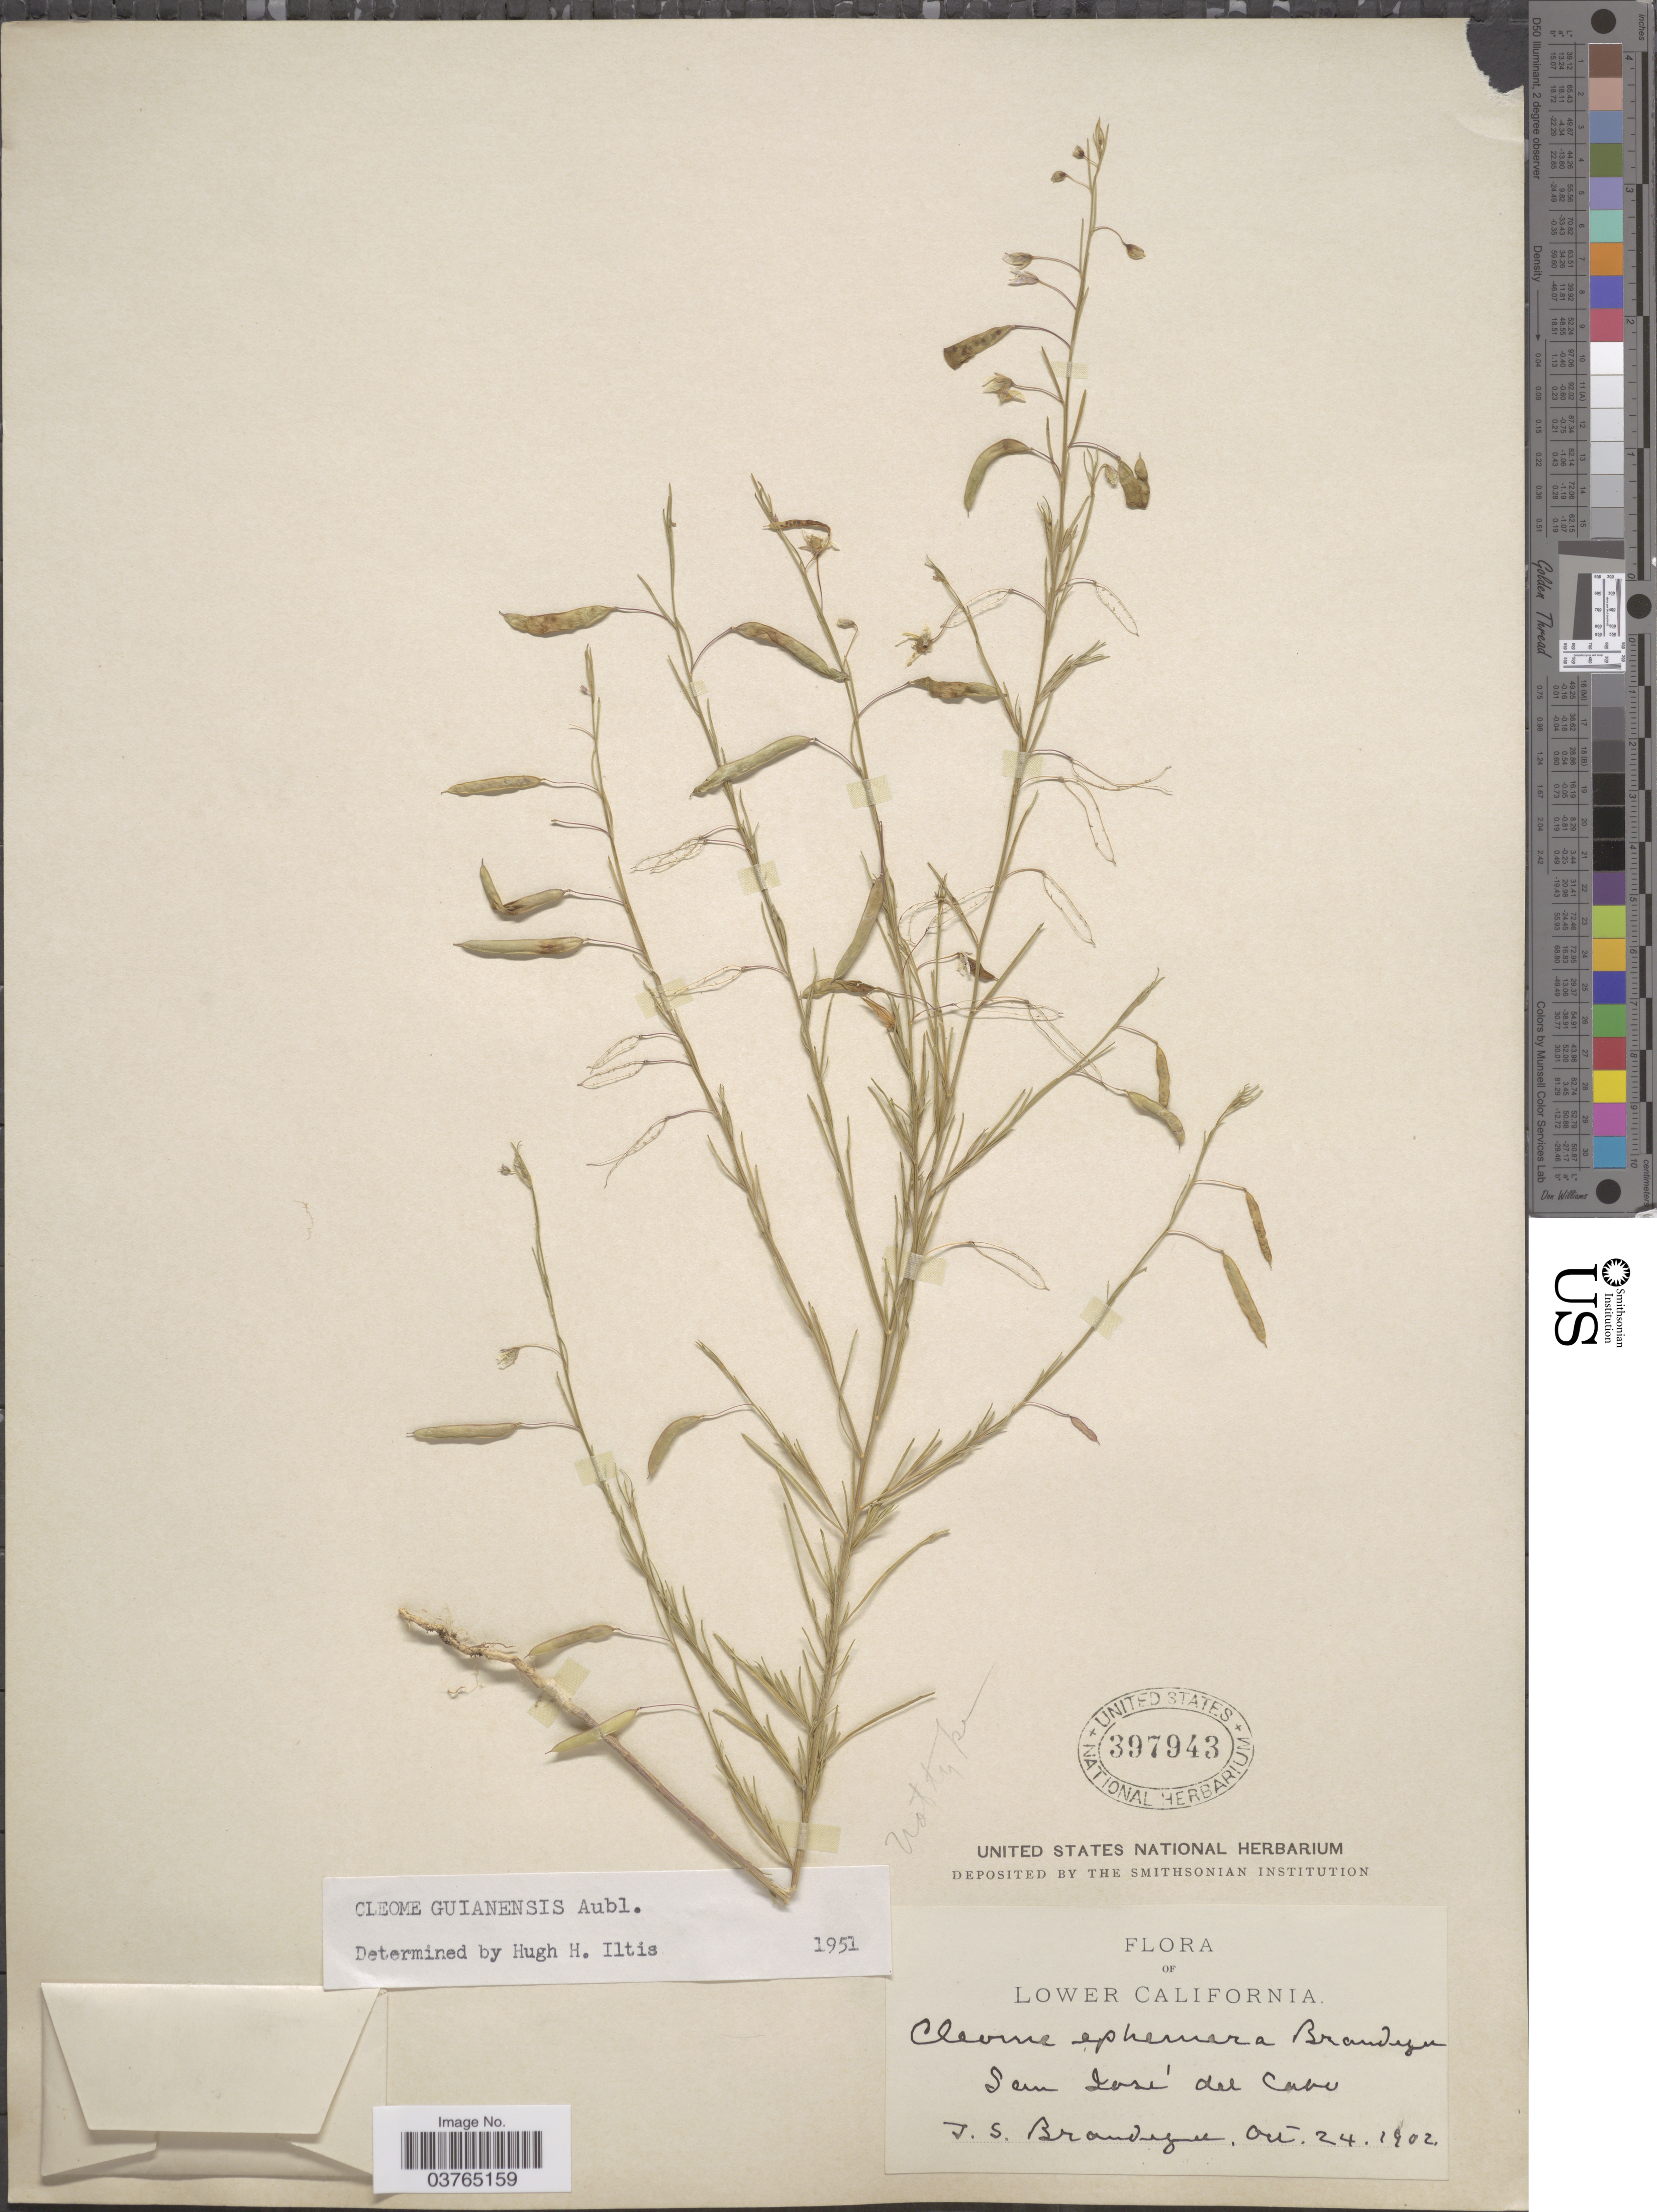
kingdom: Plantae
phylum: Tracheophyta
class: Magnoliopsida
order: Brassicales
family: Cleomaceae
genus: Physostemon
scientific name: Physostemon guianensis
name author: (Aubl.) Malme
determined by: Strong, M. T., (US), Smithsonian Institution - National Museum of Natural History (UNITED STATES)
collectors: T. S. Brandegee (herbarium)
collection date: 1902-10-24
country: Mexico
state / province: Baja California Sur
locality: San José del Cabo.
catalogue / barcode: US 397943